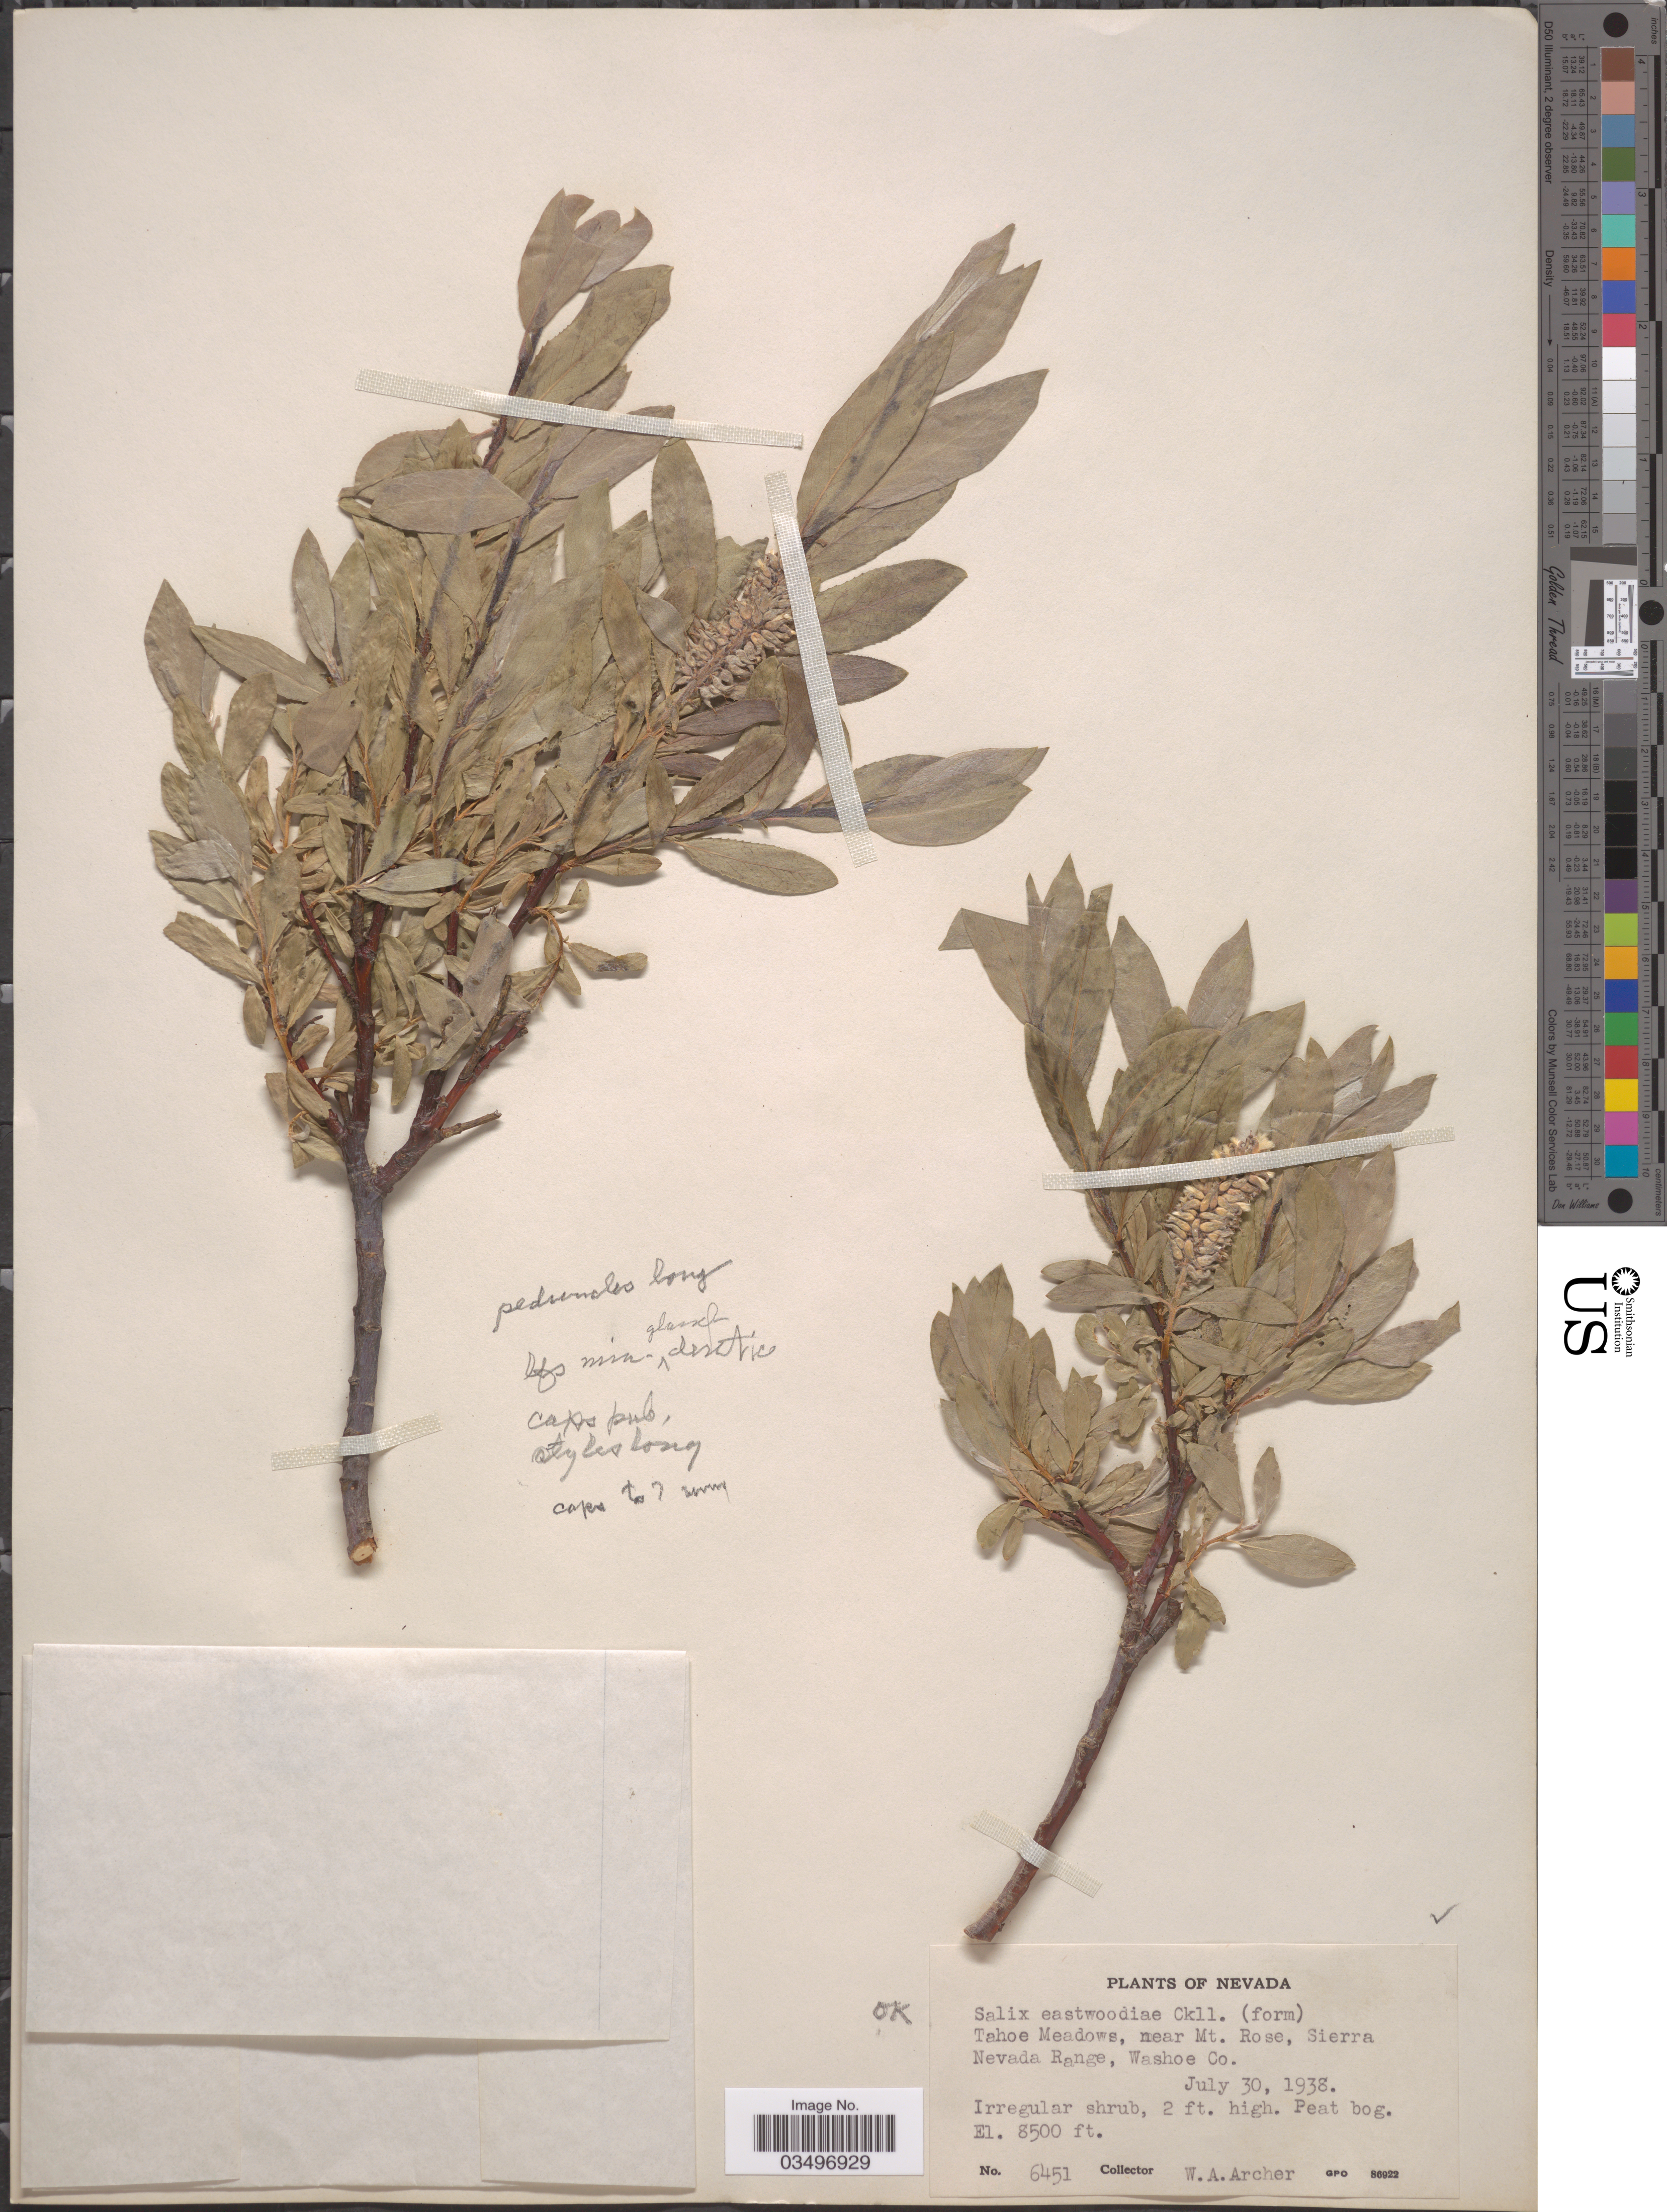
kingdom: Plantae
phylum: Tracheophyta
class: Magnoliopsida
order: Malpighiales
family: Salicaceae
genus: Salix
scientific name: Salix eastwoodiae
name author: Cockerell ex A. Heller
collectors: W. Archer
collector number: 6451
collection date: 1938-07-30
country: United States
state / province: Nevada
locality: Tahoe Meadows, near Mt. Rose, Sierra Nevada Range, Washoe Co.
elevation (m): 2591